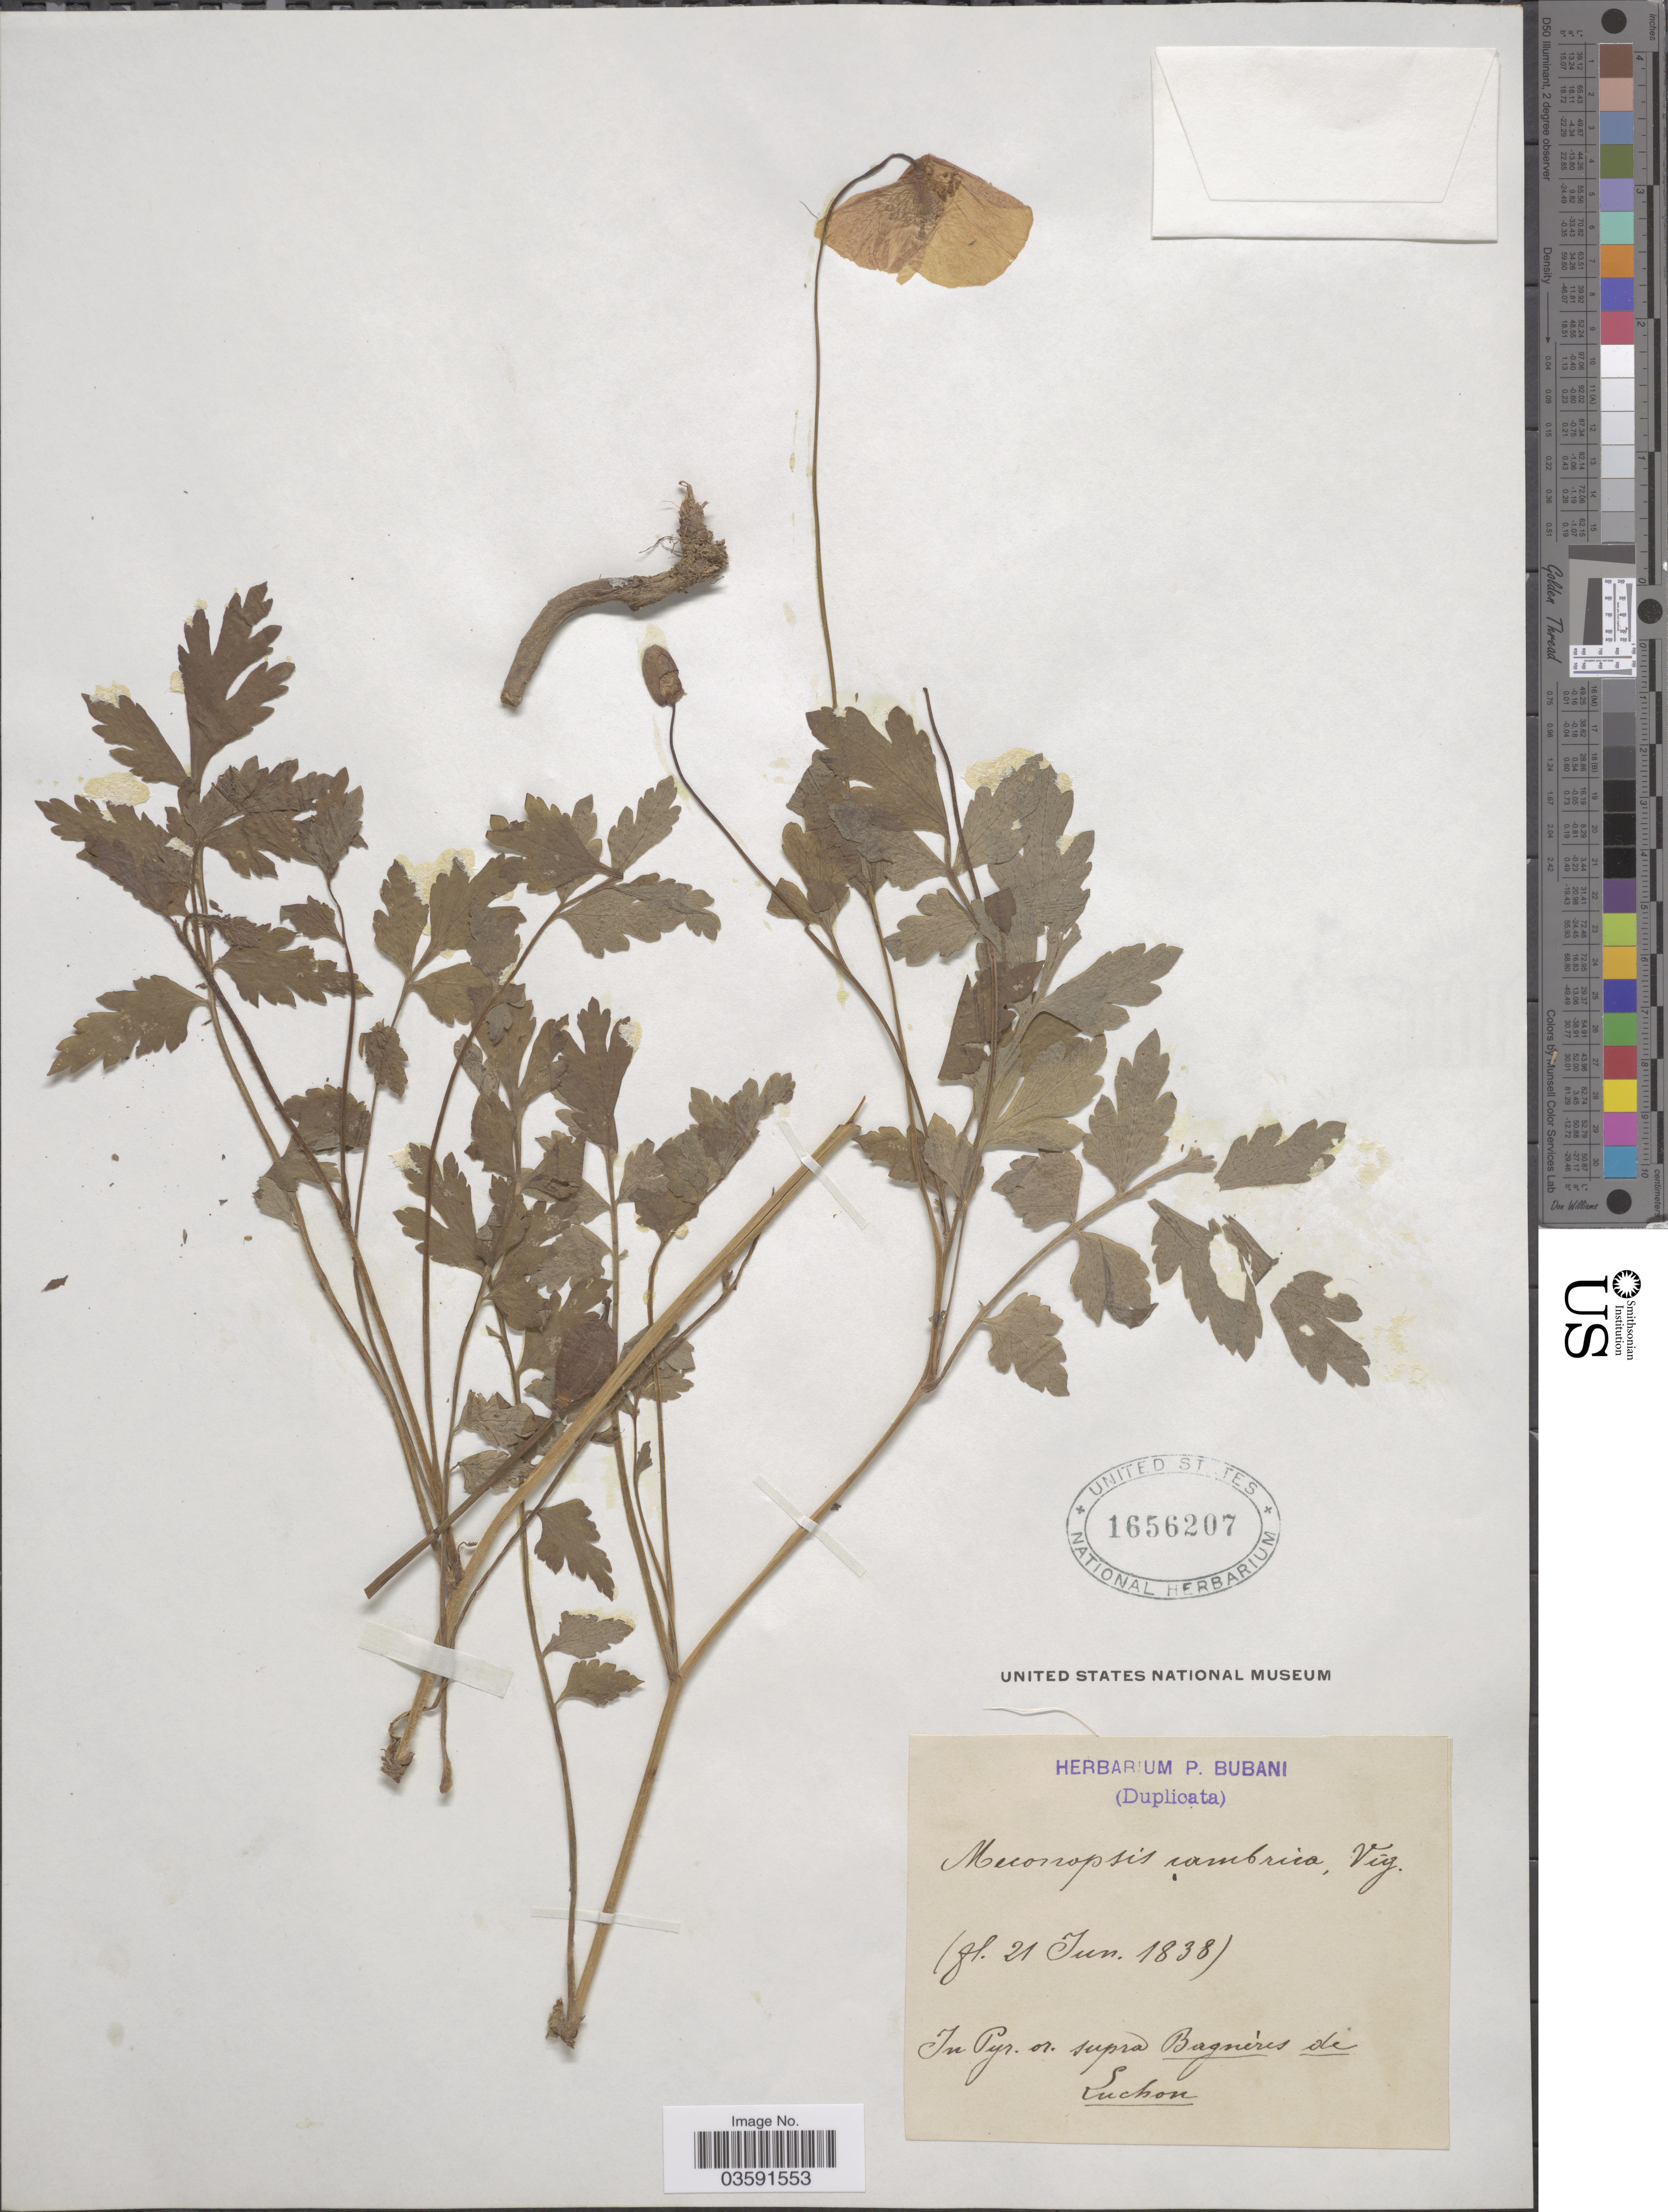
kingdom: Plantae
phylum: Tracheophyta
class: Magnoliopsida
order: Ranunculales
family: Papaveraceae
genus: Papaver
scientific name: Papaver cambricum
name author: L.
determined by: Strong, M. T., (US), Smithsonian Institution - National Museum of Natural History (UNITED STATES)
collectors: ex herb. P. Bubani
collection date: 1838-06-21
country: France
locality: In Pyr. or. supra Bagnères de Luchon.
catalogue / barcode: US 1656207